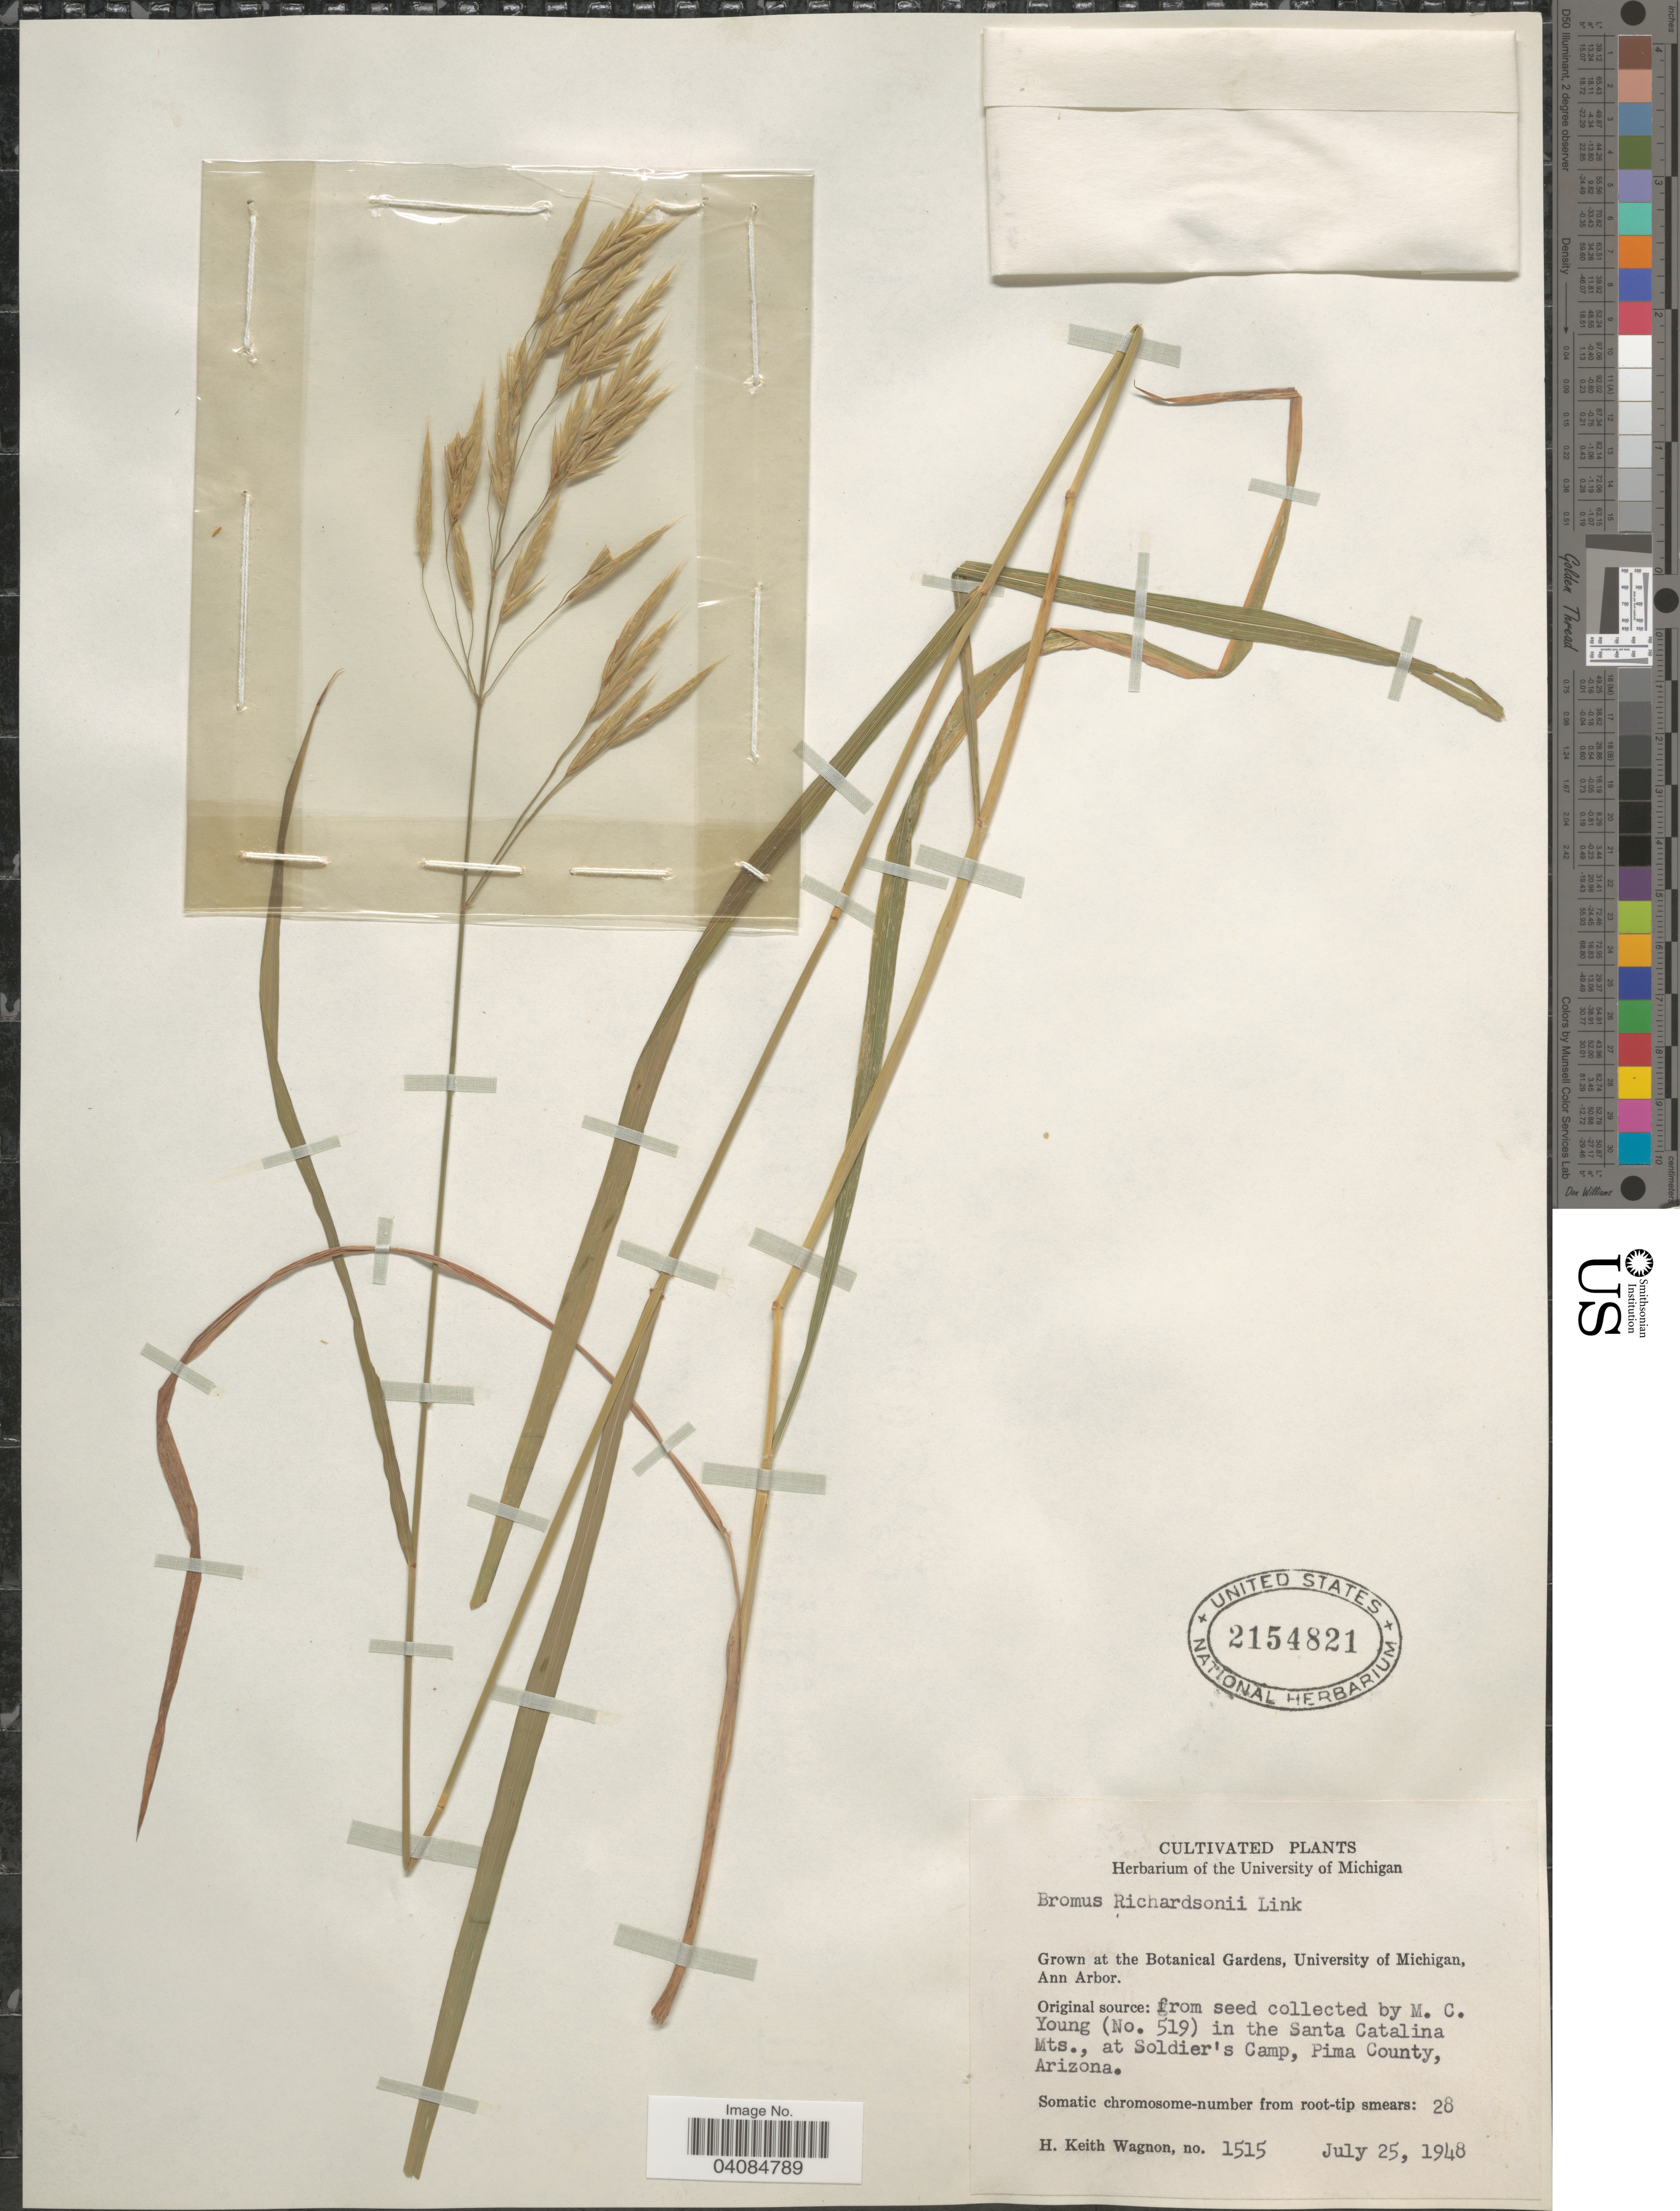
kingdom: Plantae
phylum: Tracheophyta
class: Liliopsida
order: Poales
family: Poaceae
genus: Bromus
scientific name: Bromus richardsonii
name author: Link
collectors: H. Wagnon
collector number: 1515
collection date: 1948-07-25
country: United States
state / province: Michigan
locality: At the Botanical Gardens, University of Michigan, Ann Arbor.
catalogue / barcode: US 2154821